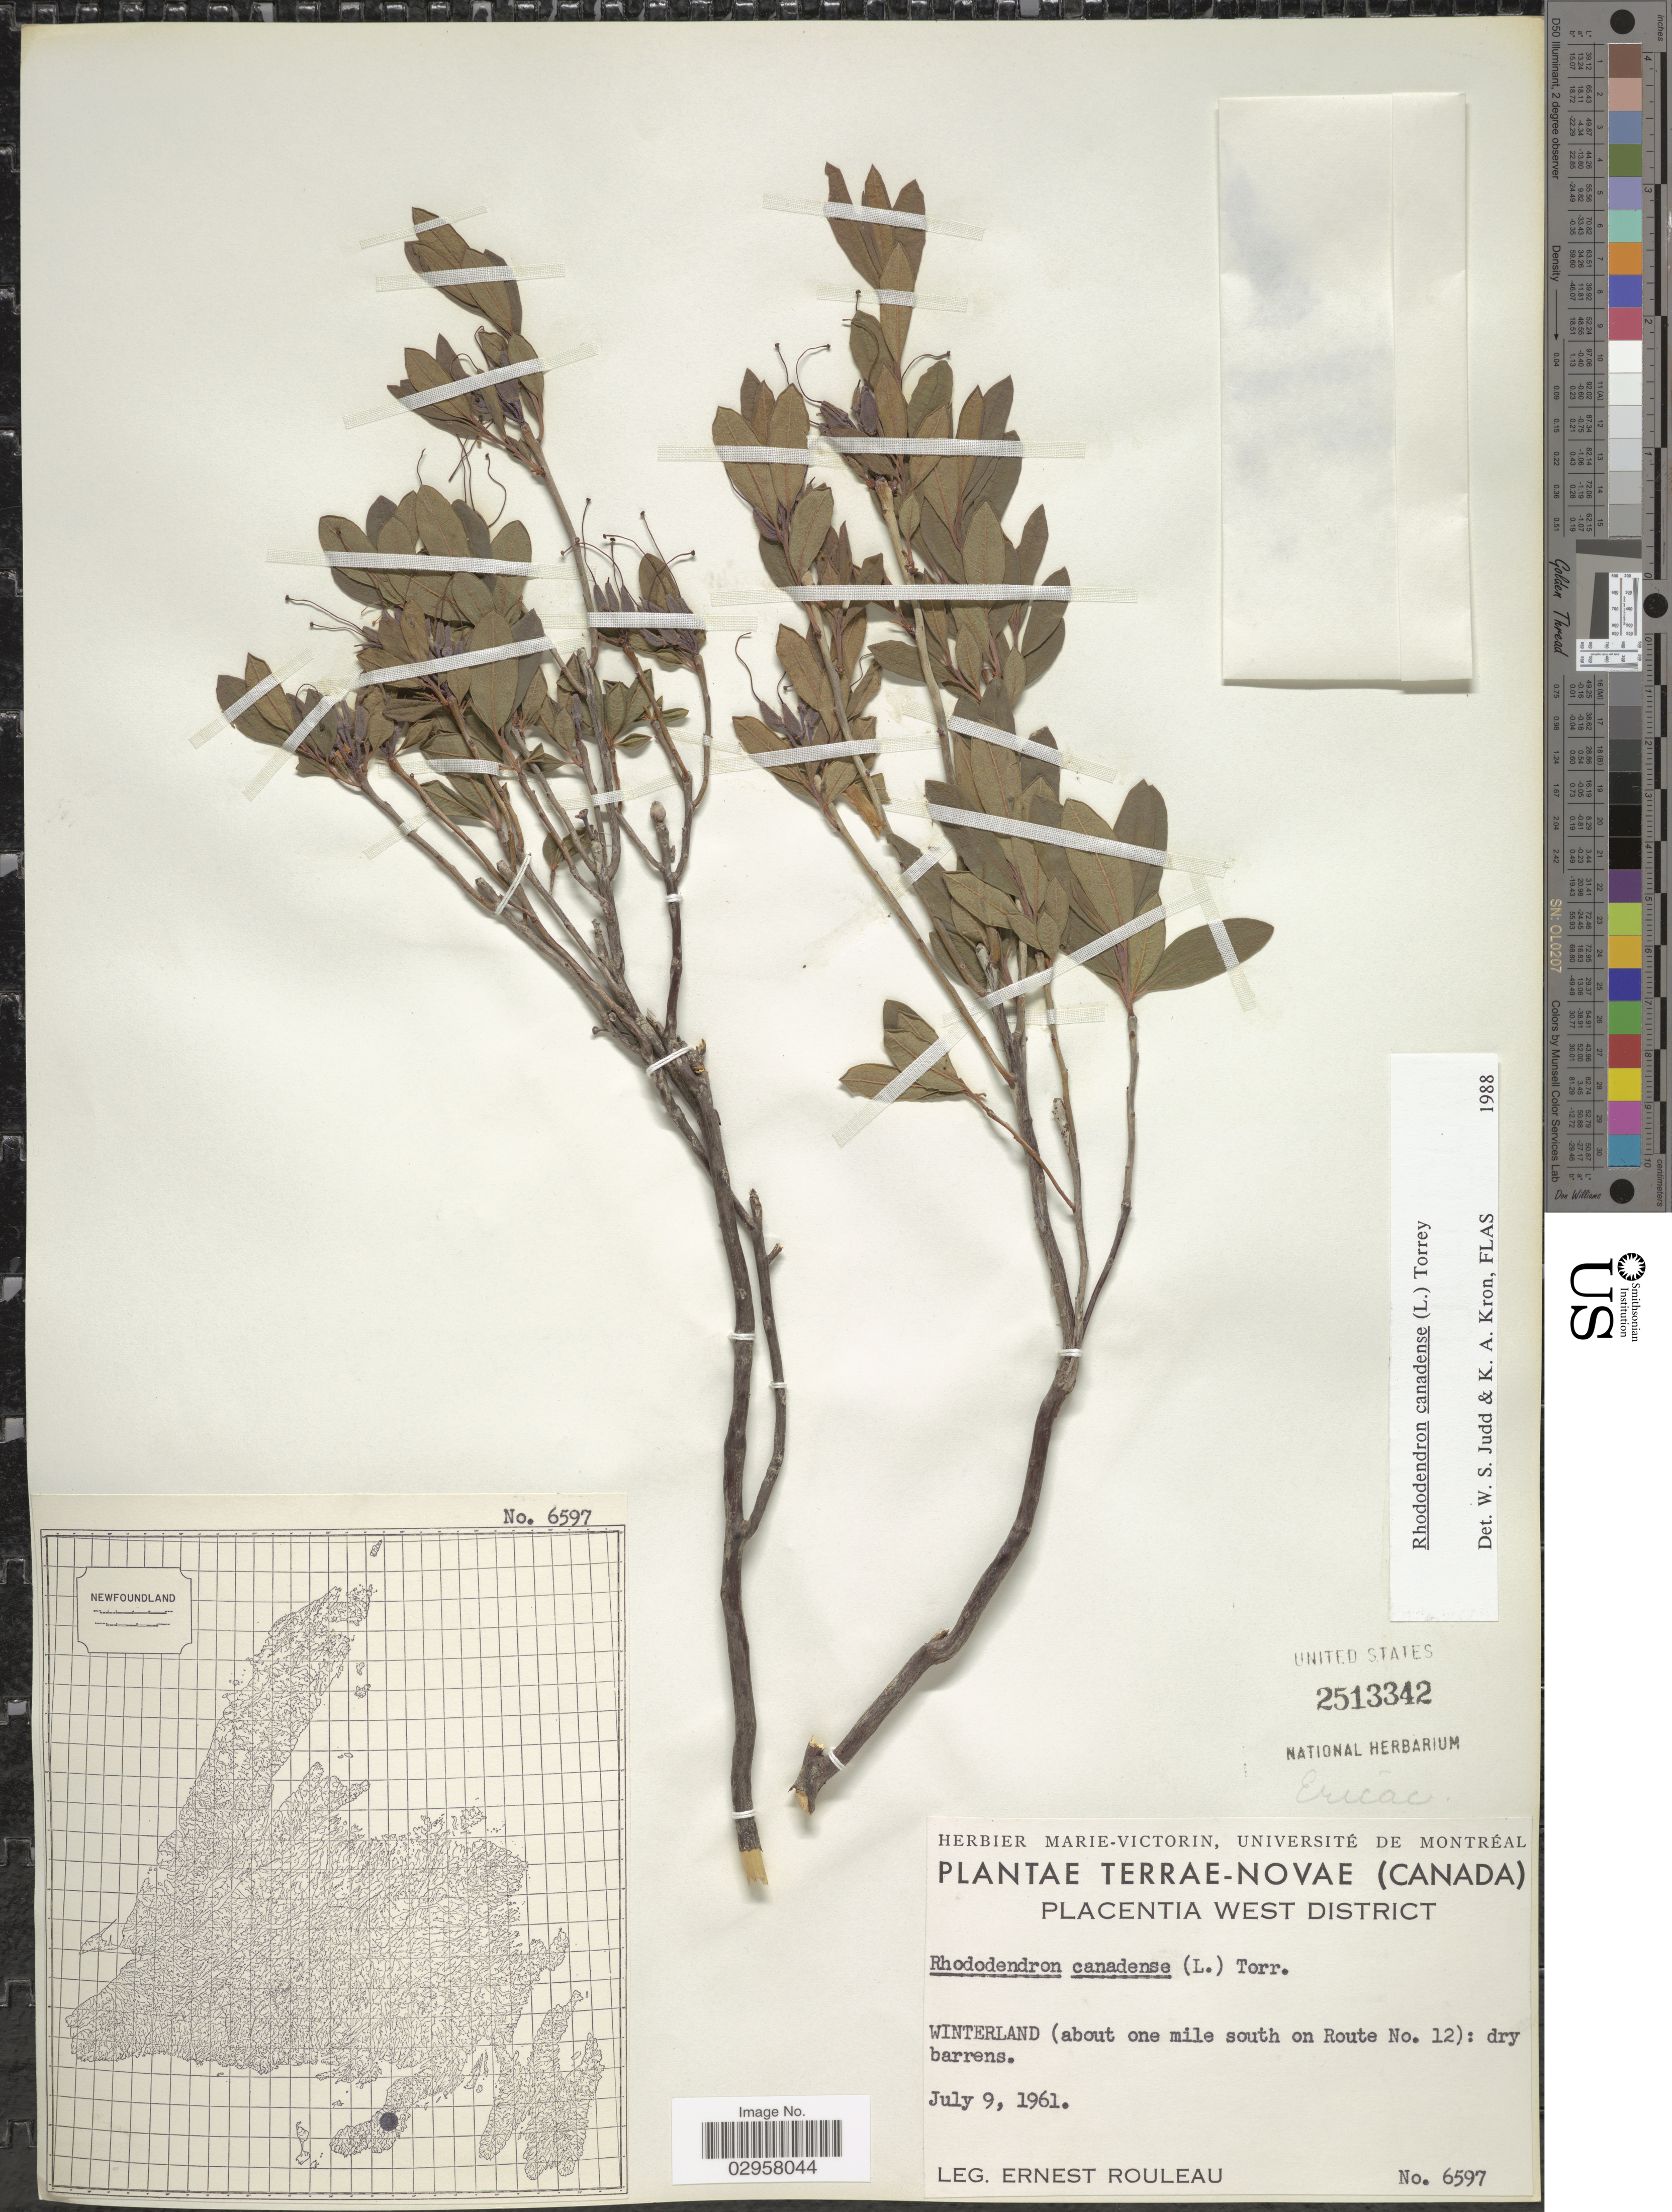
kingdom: Plantae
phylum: Tracheophyta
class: Magnoliopsida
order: Ericales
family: Ericaceae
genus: Rhododendron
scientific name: Rhododendron canadense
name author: (L.) Torr.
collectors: E. Rouleau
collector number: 6597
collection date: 1961-07-09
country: Canada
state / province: Newfoundland and Labrador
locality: Terrae-Novae. Placentia West District. Winterland (about one mile south on Route No. 12); dry barrens.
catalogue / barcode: US 2513342